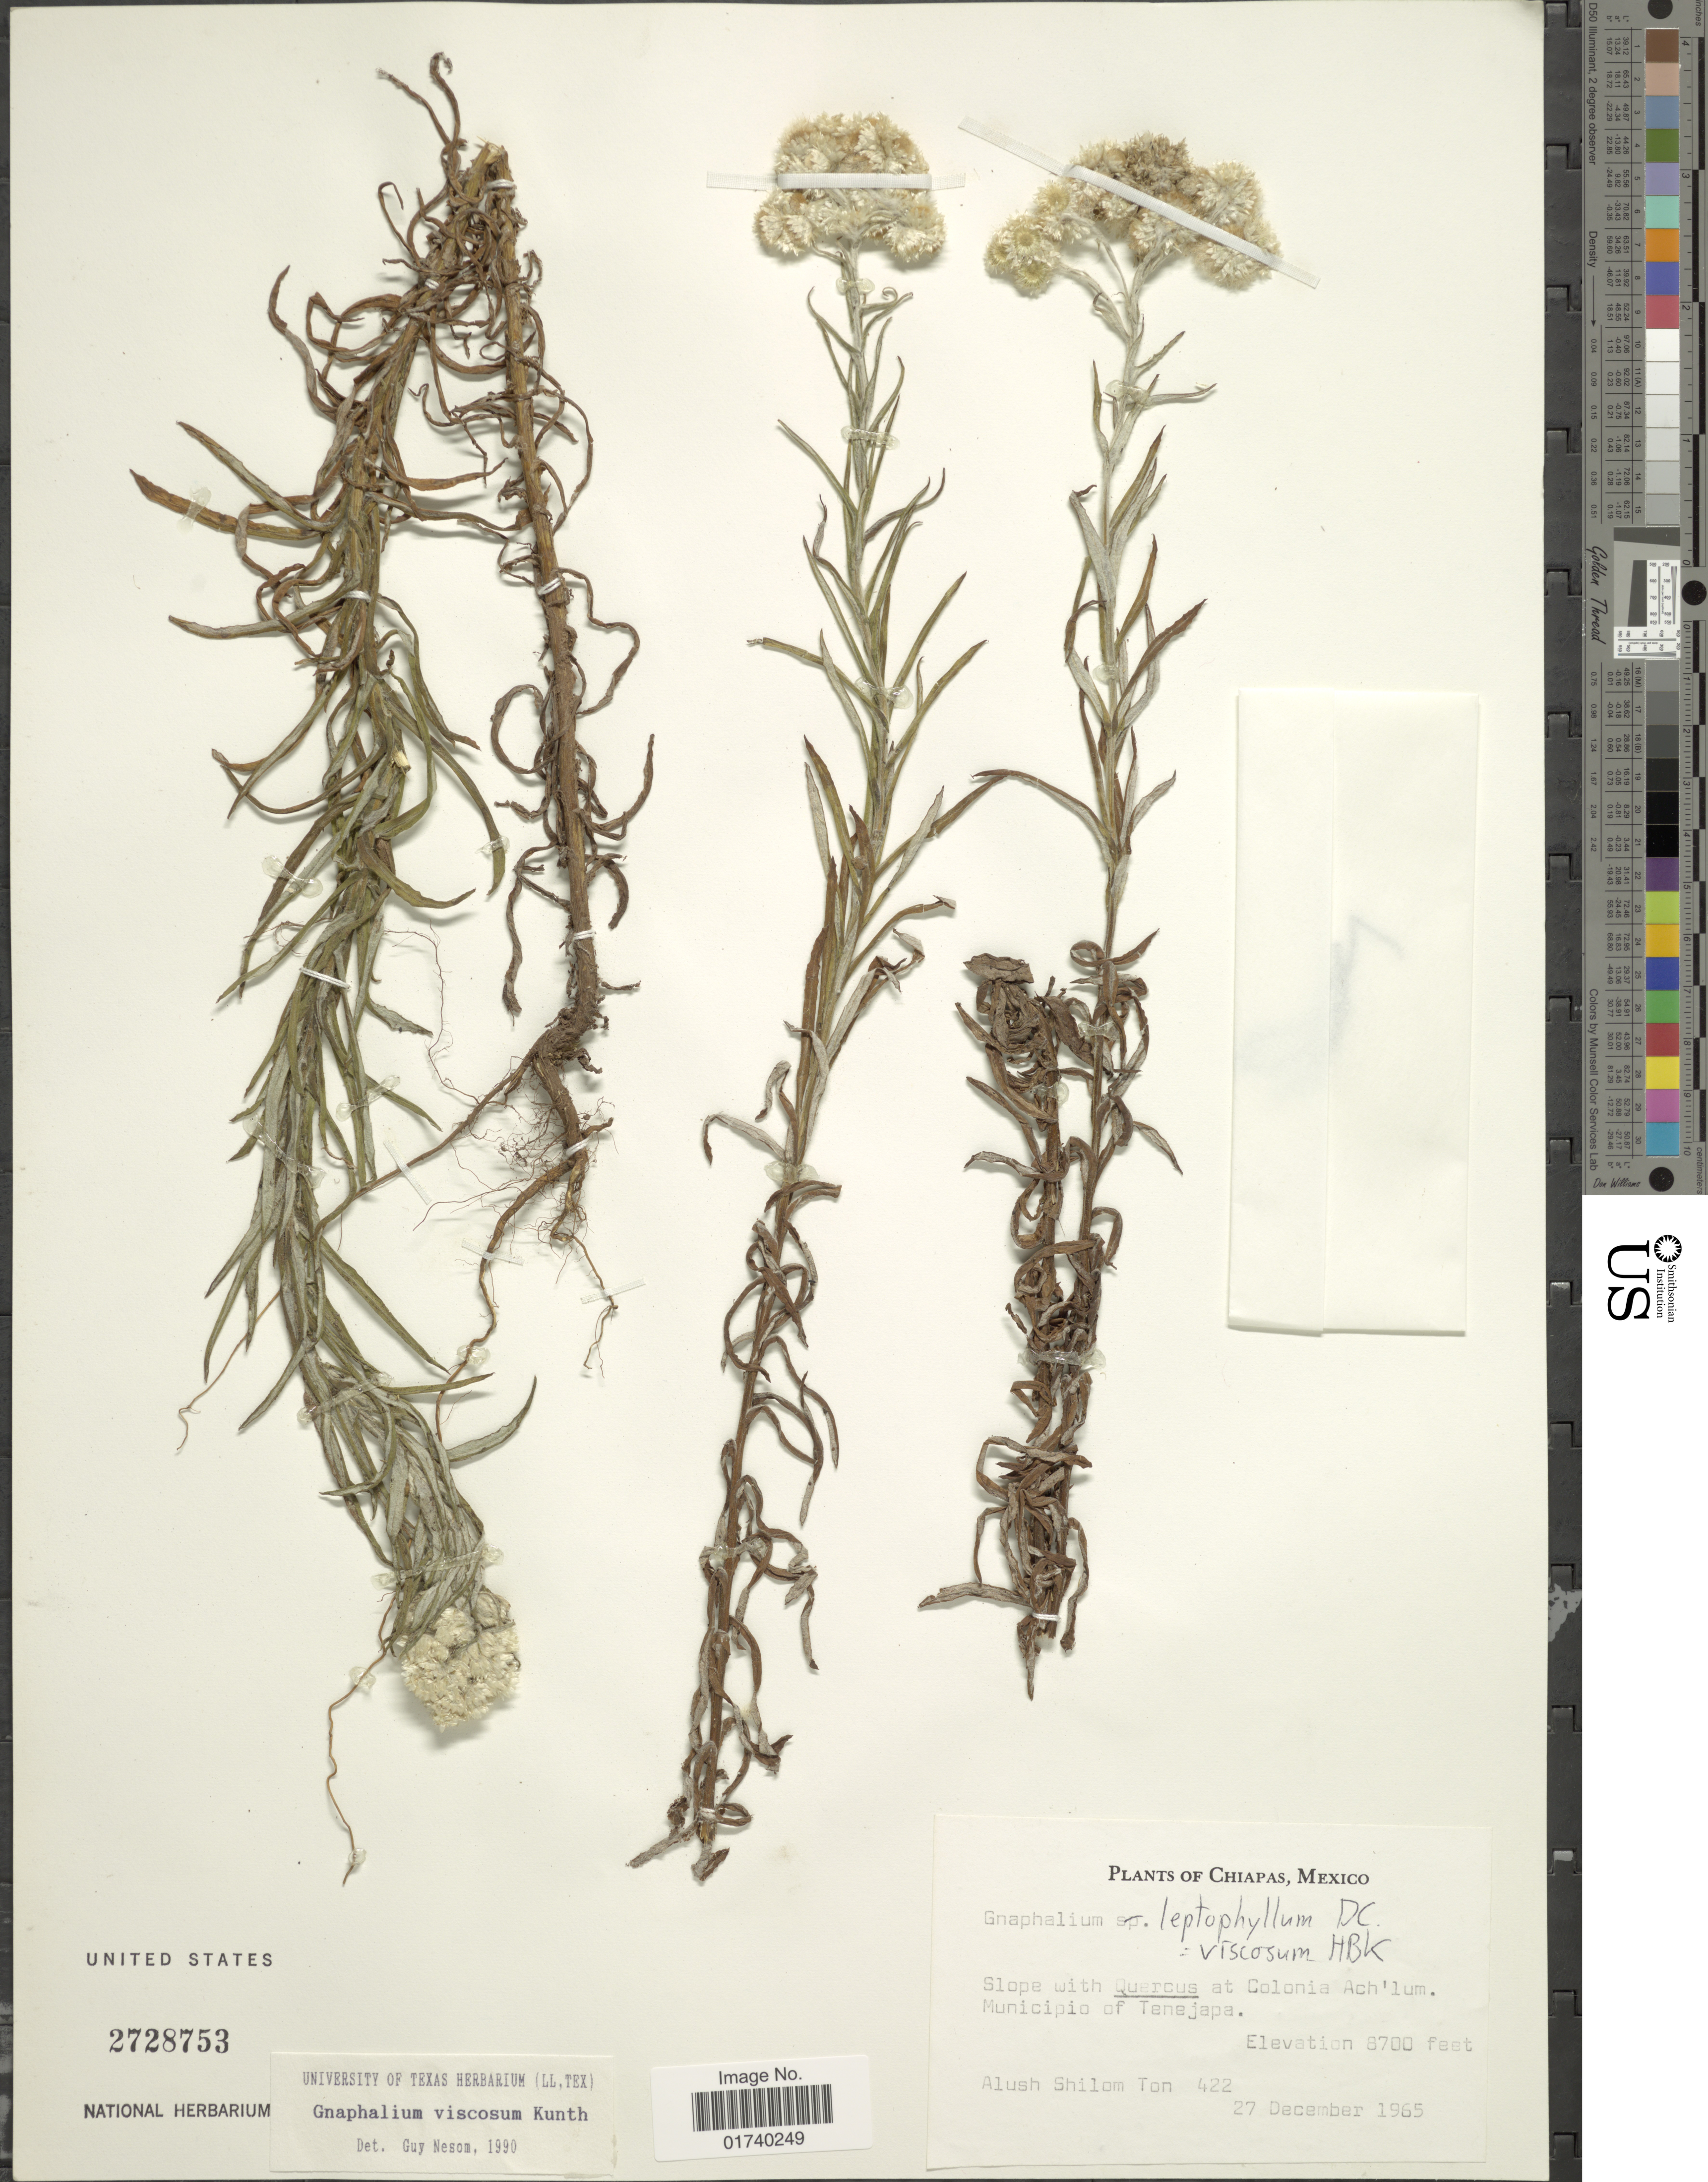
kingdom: Plantae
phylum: Tracheophyta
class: Magnoliopsida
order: Asterales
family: Asteraceae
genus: Pseudognaphalium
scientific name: Pseudognaphalium viscosum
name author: (Kunth) Anderb.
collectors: A. S. Ton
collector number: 422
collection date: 1965-12-27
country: Mexico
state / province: Chiapas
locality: Slope with Quercus at Colonia Ach'lum Municipio of Tenejapa.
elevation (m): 2652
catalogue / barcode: US 2728753